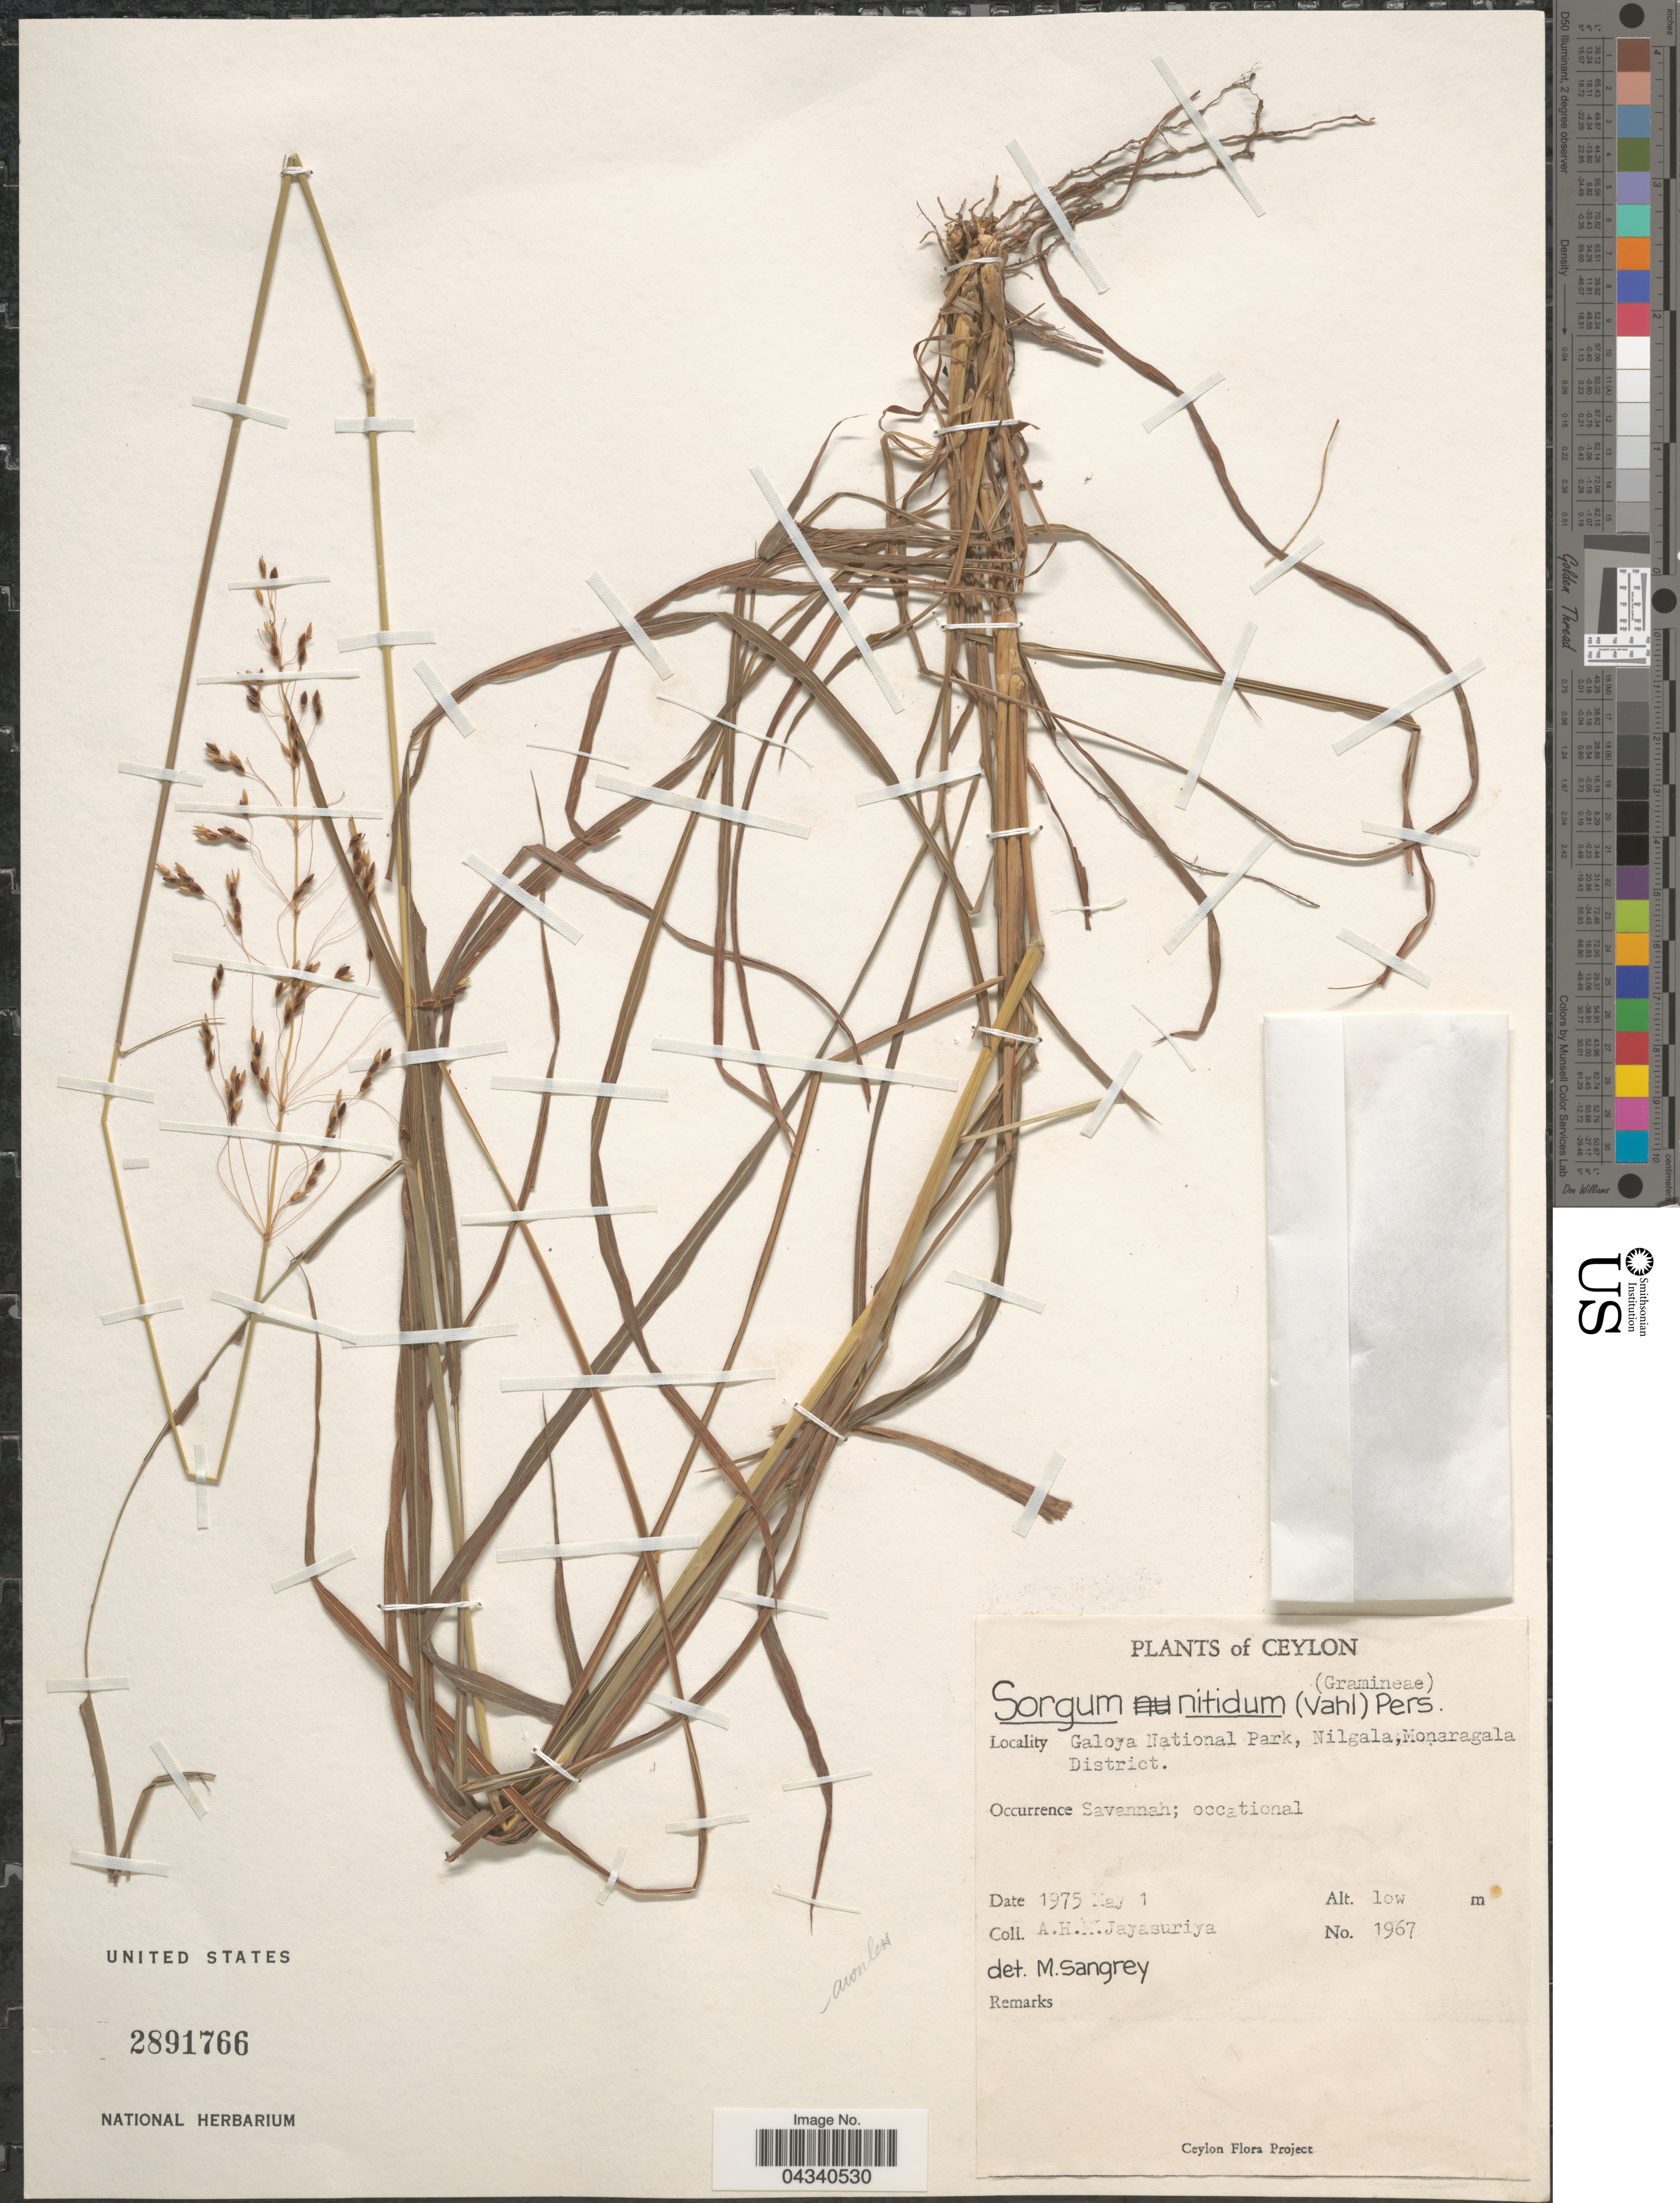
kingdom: Plantae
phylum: Tracheophyta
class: Liliopsida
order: Poales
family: Poaceae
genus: Sorghum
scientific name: Sorghum nitidum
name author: (Vahl) Pers.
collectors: A. H. Jayasuriya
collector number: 1967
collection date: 1975-05-01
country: Sri Lanka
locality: Ceylon. Galoya National Park, Nilgala; Monaragala District.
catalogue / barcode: US 2891766